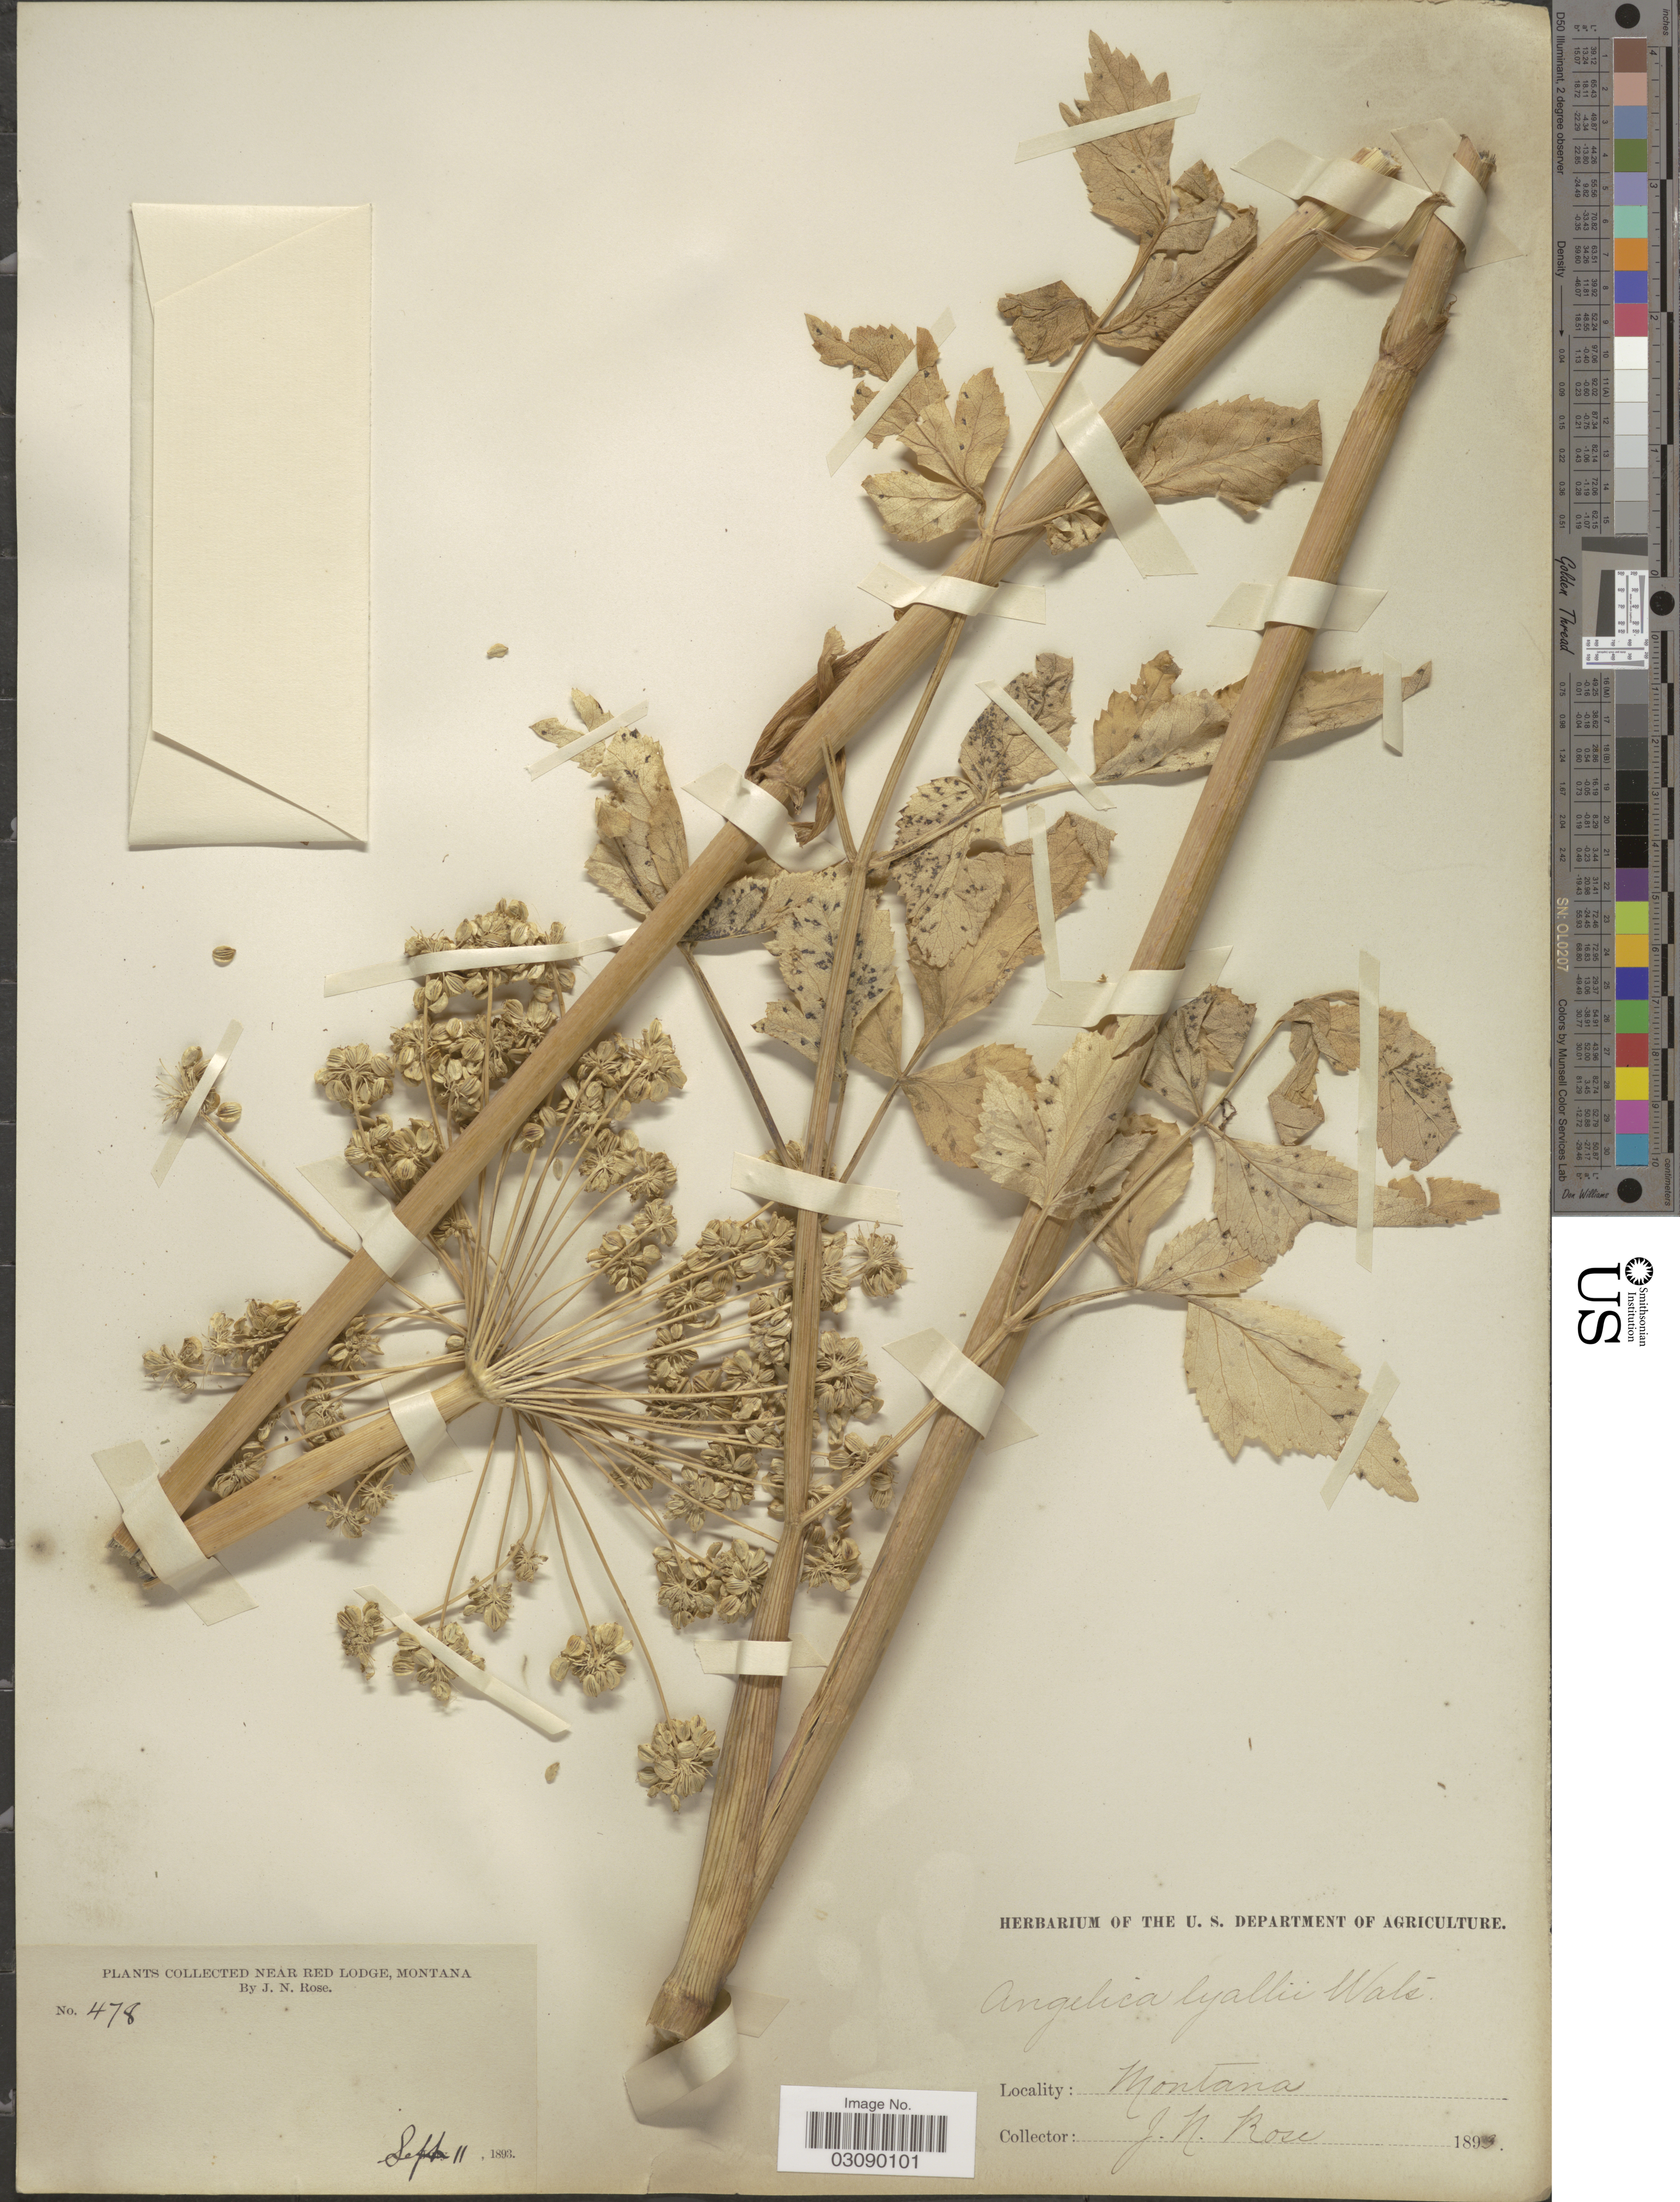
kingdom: Plantae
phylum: Tracheophyta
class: Magnoliopsida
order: Apiales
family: Apiaceae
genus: Angelica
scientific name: Angelica arguta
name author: Nutt.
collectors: J. N. Rose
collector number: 478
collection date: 1893-09-11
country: United States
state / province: Montana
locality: Near Red Lodge.